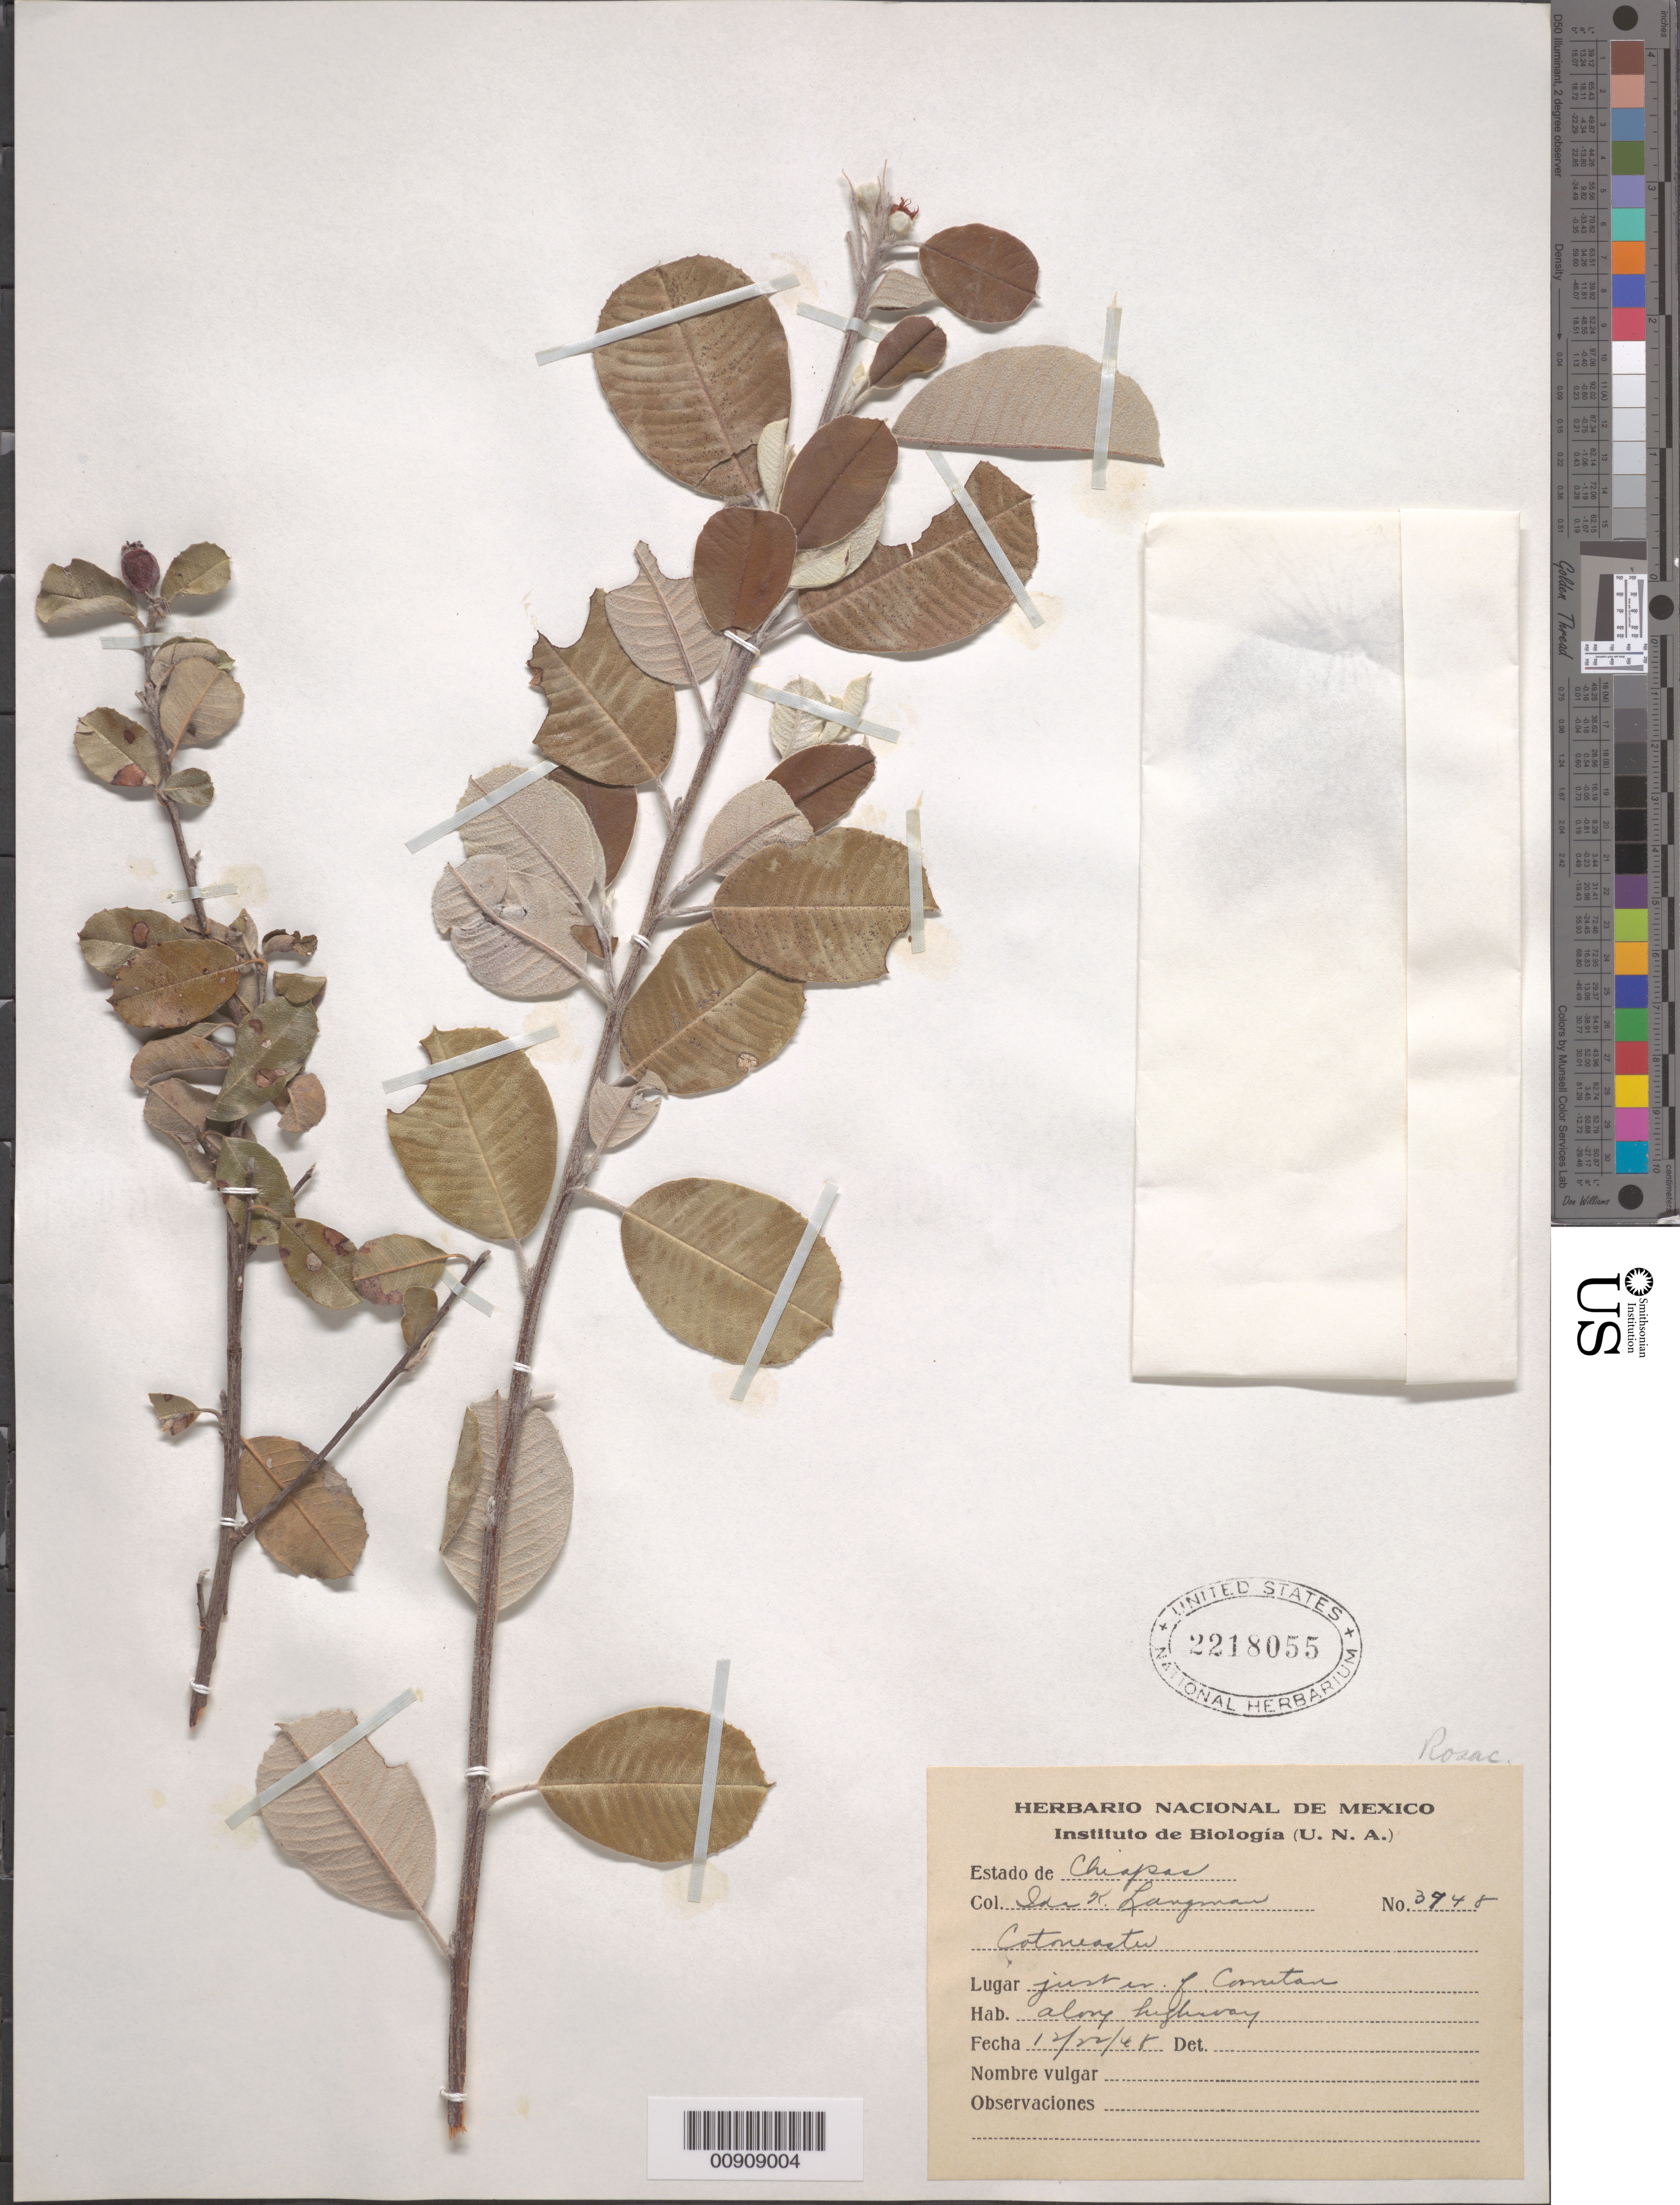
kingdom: Plantae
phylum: Tracheophyta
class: Magnoliopsida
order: Rosales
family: Rosaceae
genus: Cotoneaster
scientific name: Cotoneaster sp.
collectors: I. K. Langman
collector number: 3748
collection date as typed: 22 Dec 1948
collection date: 1948-12-22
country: Mexico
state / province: Chiapas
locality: Just in f. Comitán.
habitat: Along highway.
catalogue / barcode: US 2218055